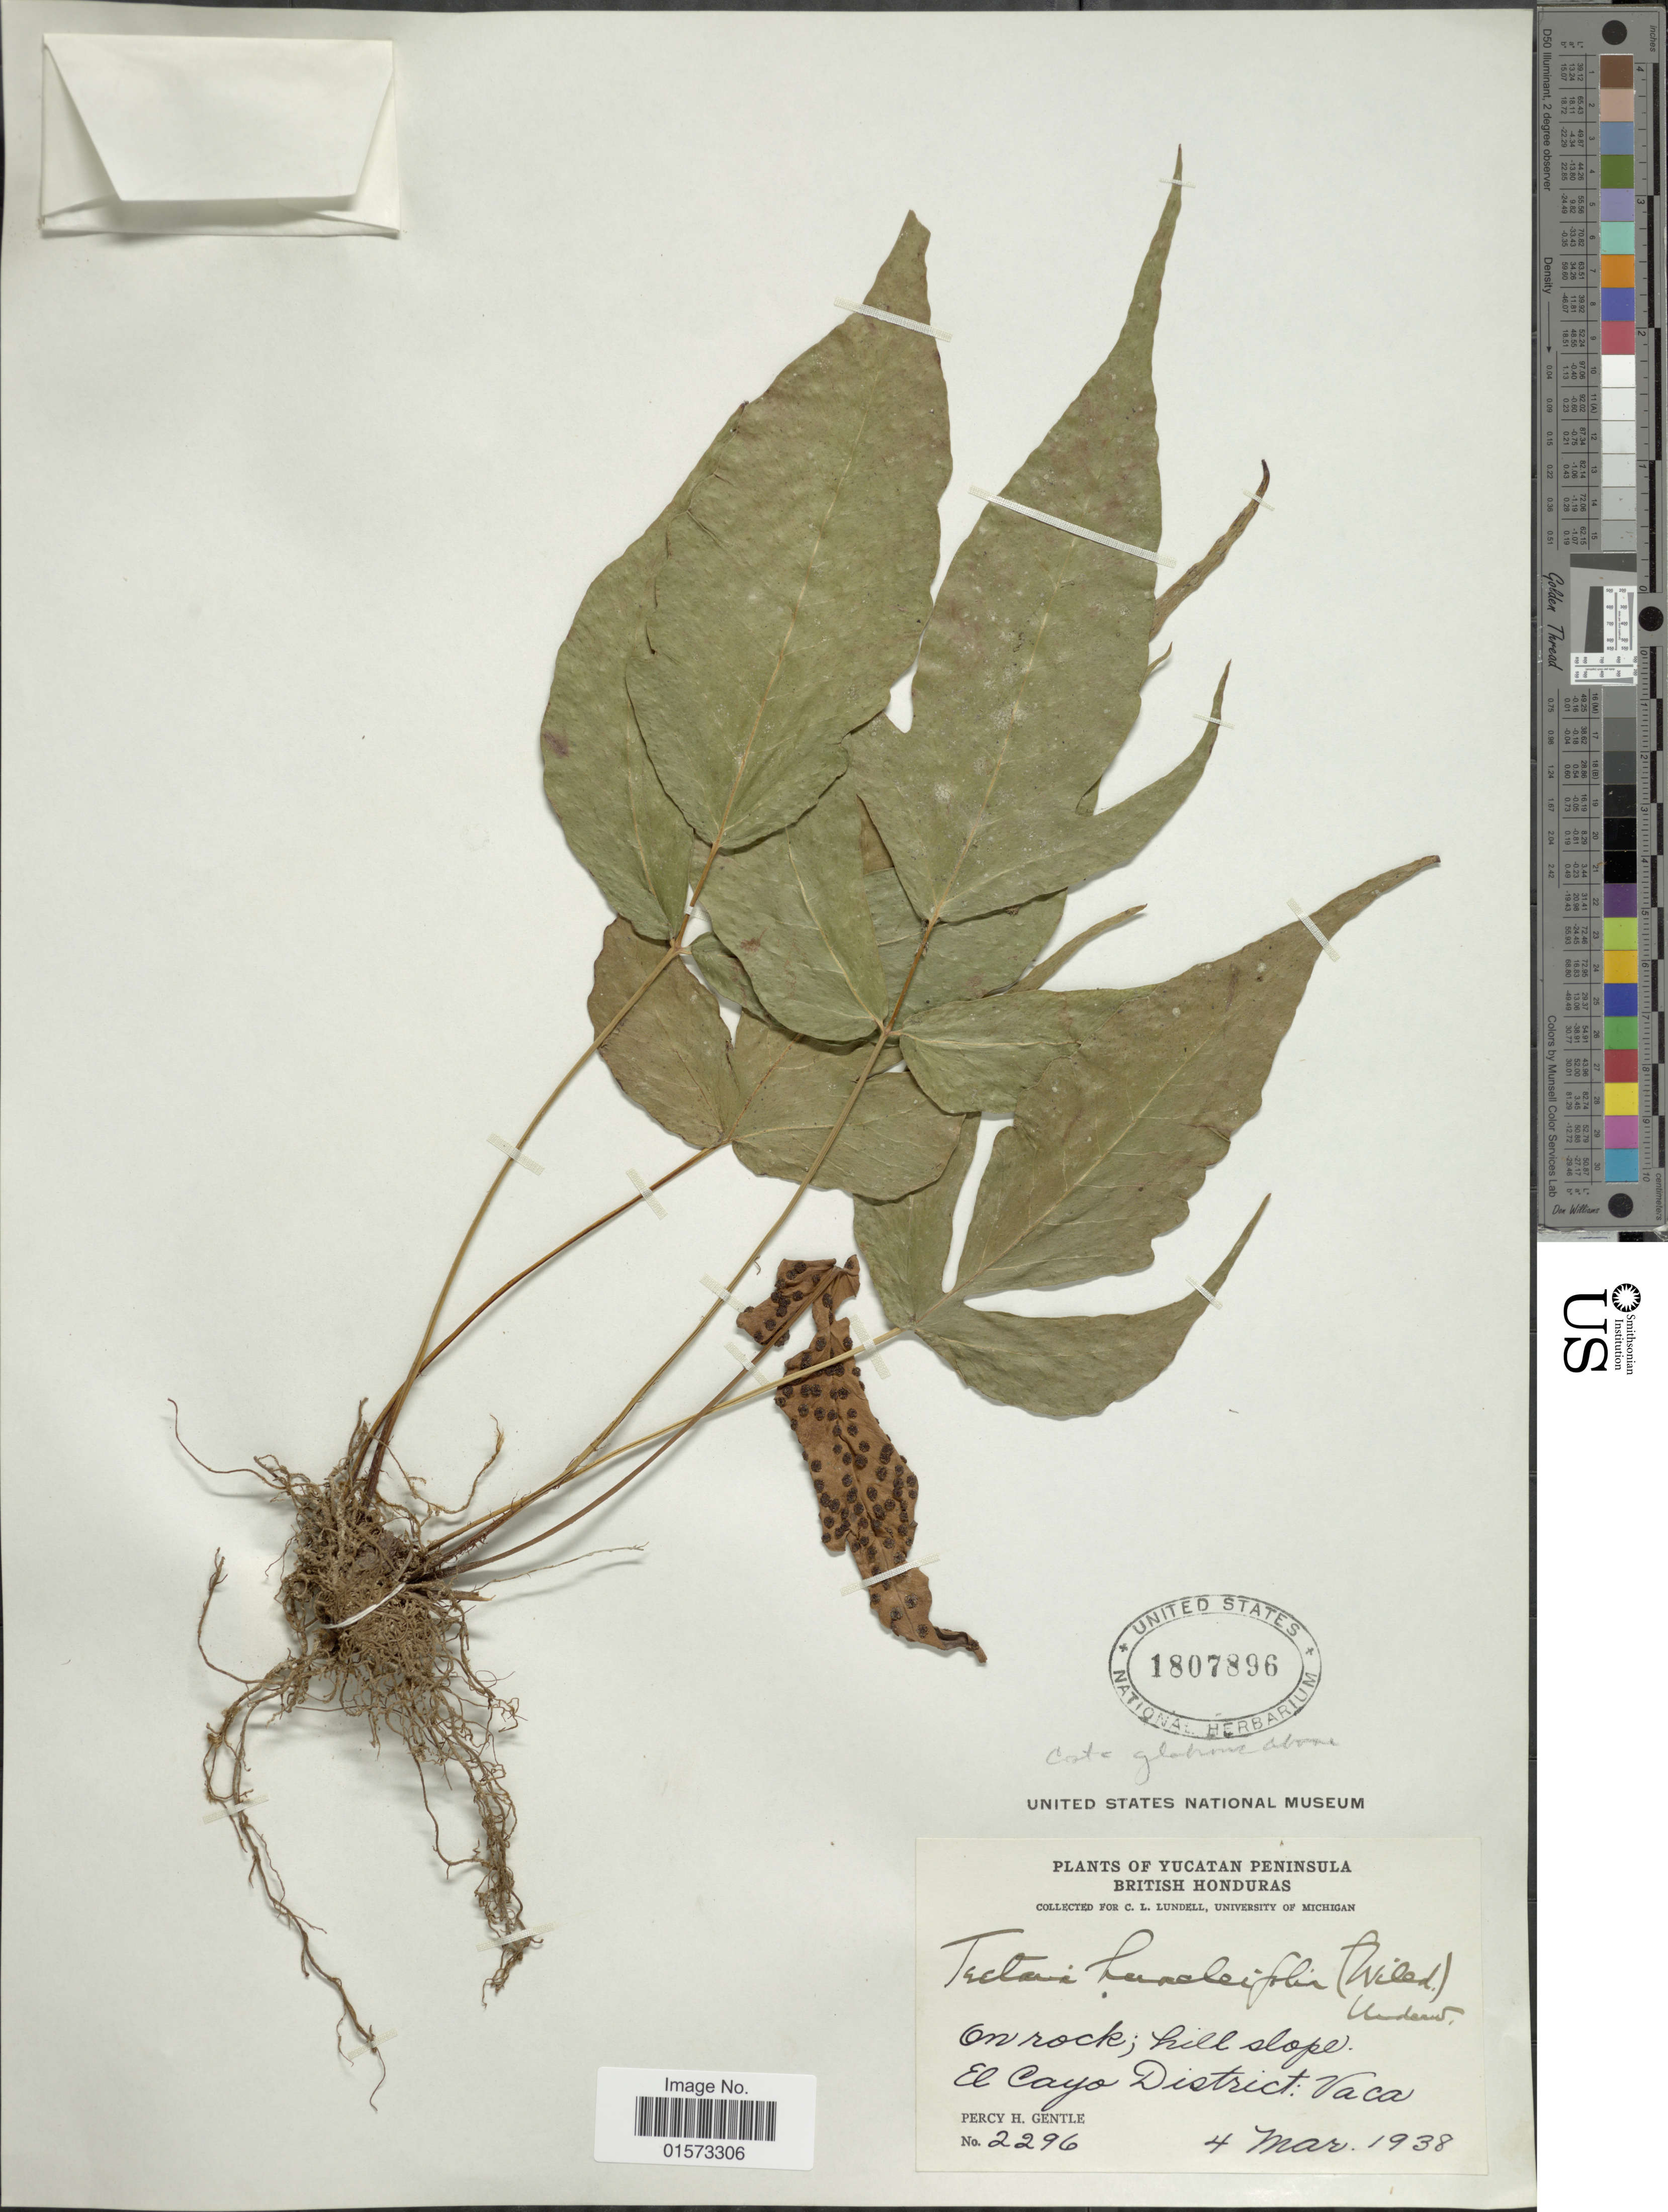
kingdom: Plantae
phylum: Tracheophyta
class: Polypodiopsida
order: Polypodiales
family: Tectariaceae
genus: Tectaria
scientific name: Tectaria heracleifolia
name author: (Willd.) Underw.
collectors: P. H. Gentle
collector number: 2296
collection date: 1938-03-04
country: Belize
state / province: Cayo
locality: British Honduras. Hill slope. El Cayo District: Vaca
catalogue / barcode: US 1807896